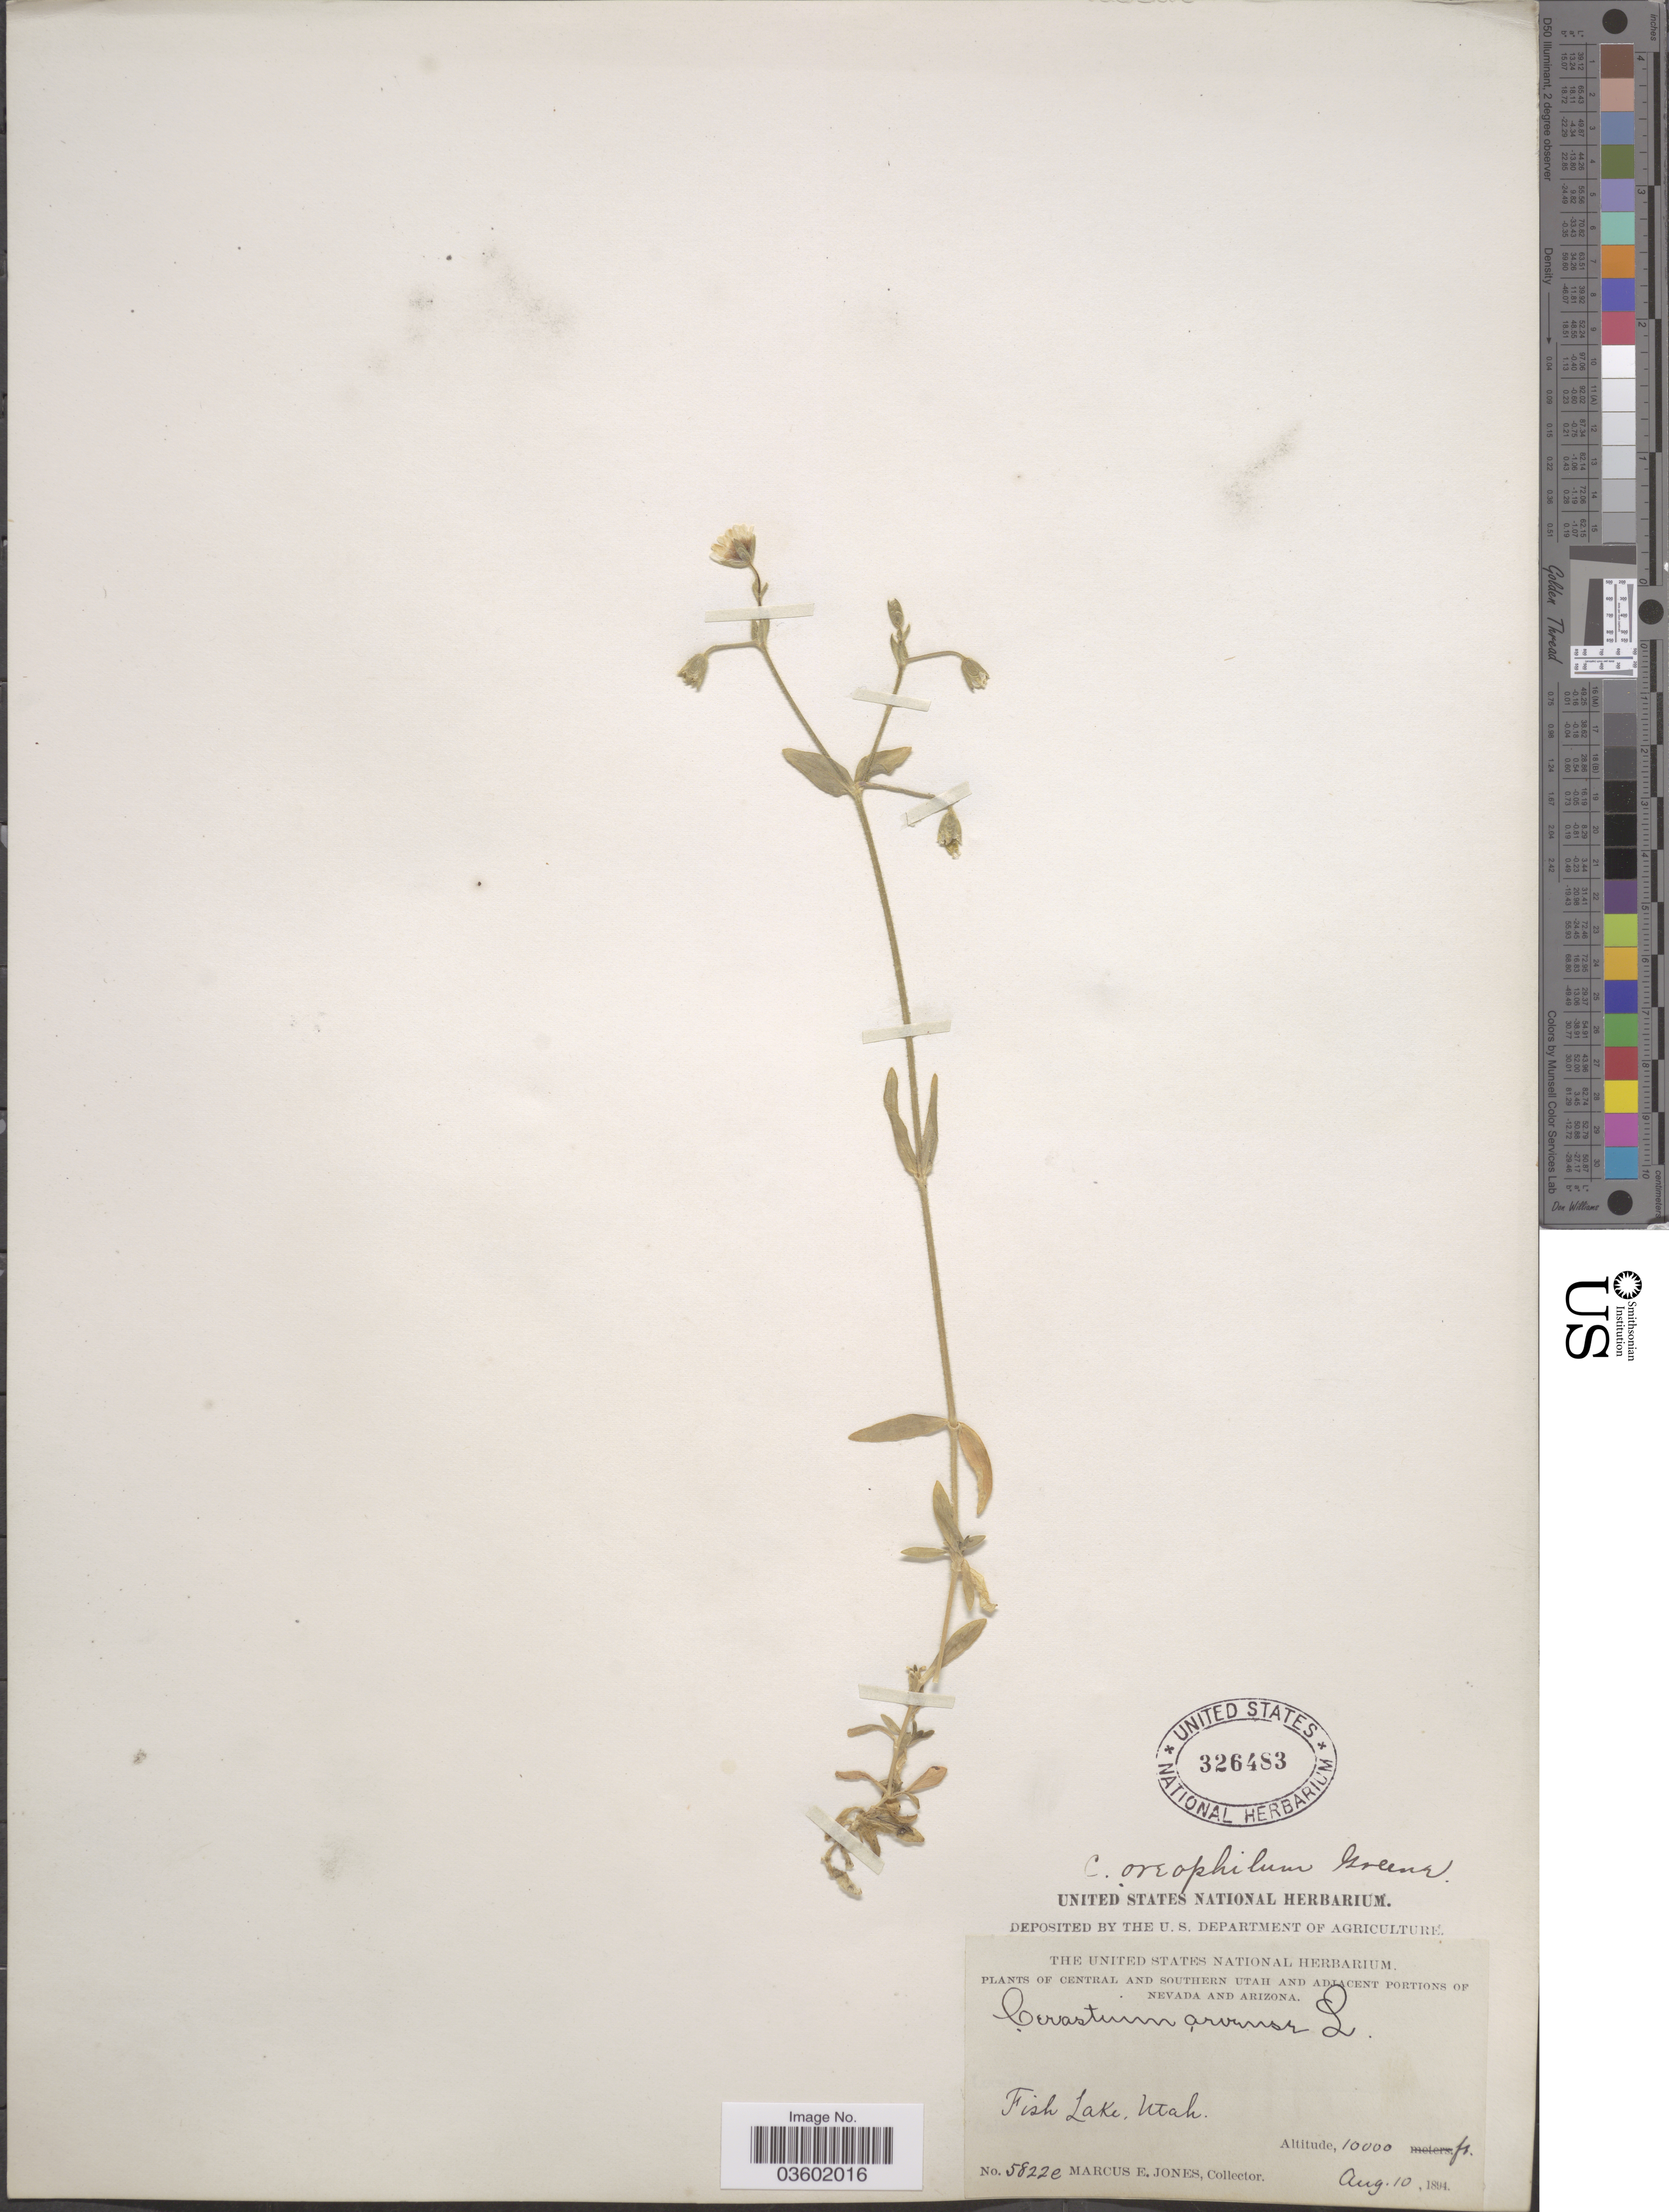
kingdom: Plantae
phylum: Tracheophyta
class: Magnoliopsida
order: Caryophyllales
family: Caryophyllaceae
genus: Cerastium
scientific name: Cerastium oreophilum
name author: Greene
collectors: M. E. Jones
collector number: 5822e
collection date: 1894-08-10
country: United States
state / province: Utah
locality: Central and southern Utah. Fish Lake.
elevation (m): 3048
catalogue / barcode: US 326483